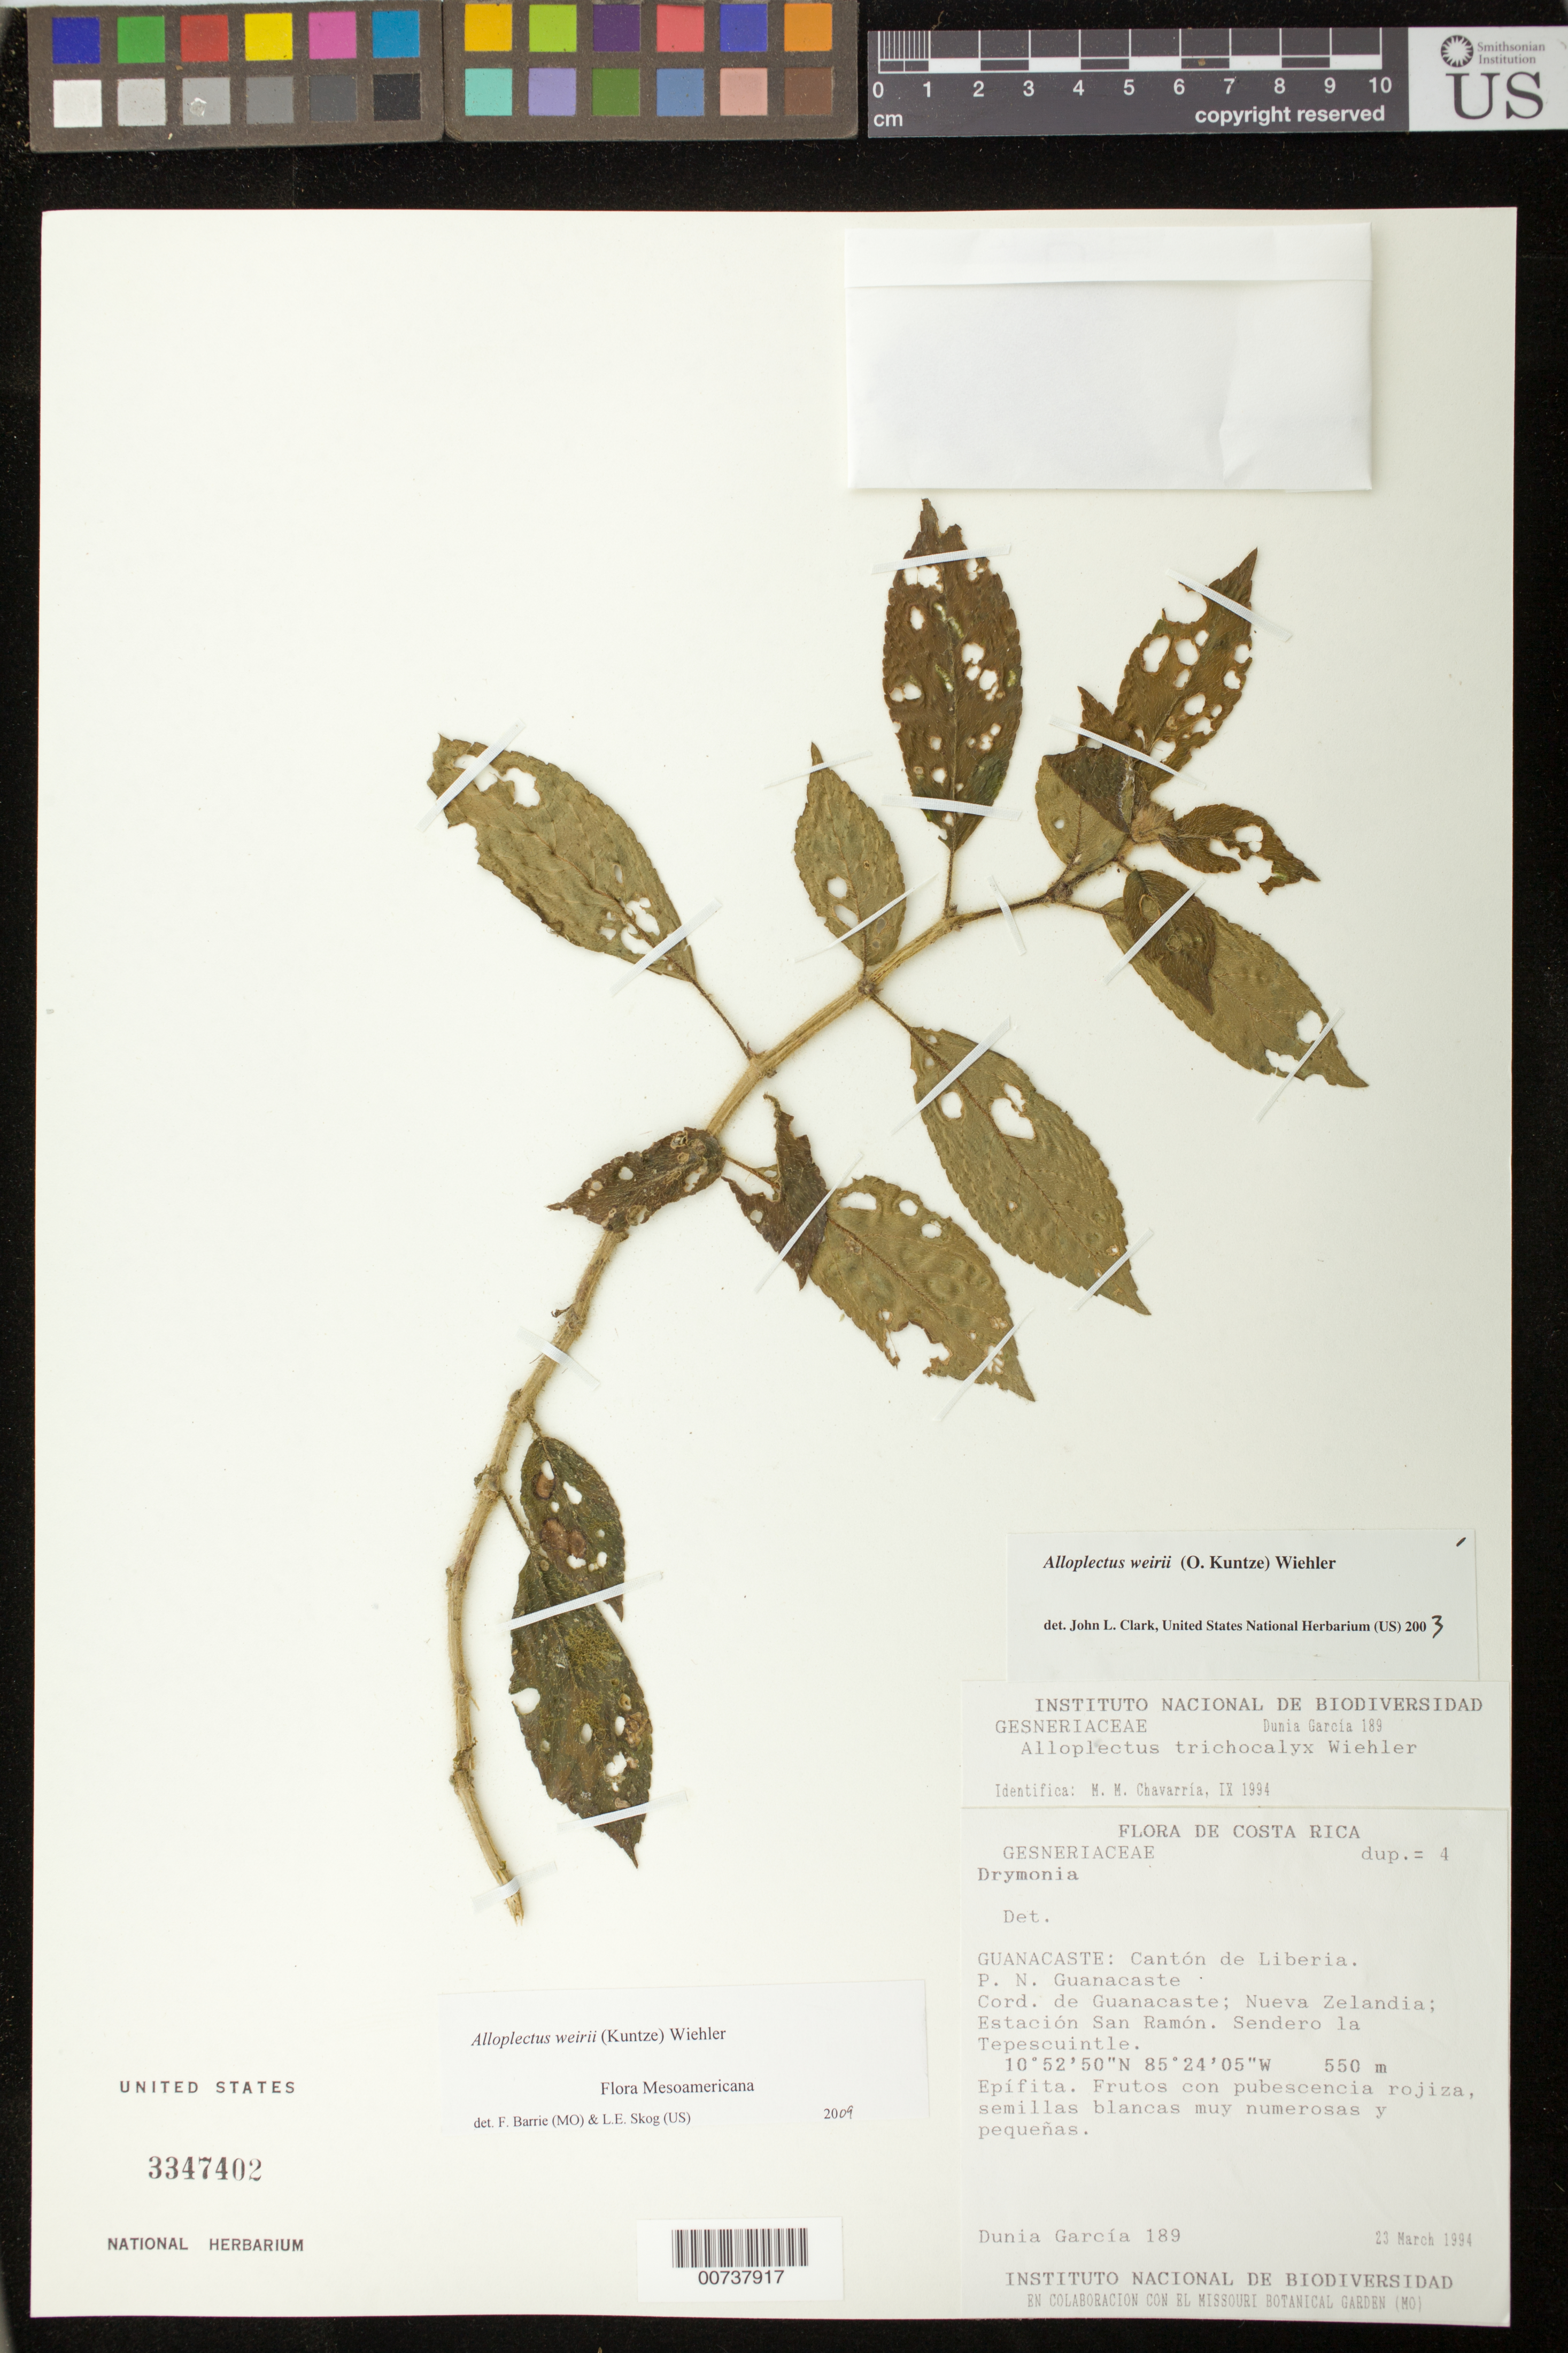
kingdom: Plantae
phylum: Tracheophyta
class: Magnoliopsida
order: Lamiales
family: Gesneriaceae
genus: Alloplectus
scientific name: Alloplectus weirii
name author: (Kuntze) Wiehler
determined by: Clark, J. L., (SEL), The Marie Selby Botanical Garden (UNITED STATES)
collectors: D. Garcia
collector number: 189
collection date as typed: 23 Mar 1994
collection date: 1994-03-23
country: Costa Rica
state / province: Guanacaste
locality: Cantón de Liberia, P.N. Guanacaste, Cord. de Guanacaste; Nueva Zelandia; Estación San Ramón. Sendero la Tepescuintle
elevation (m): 550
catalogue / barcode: US 3347402